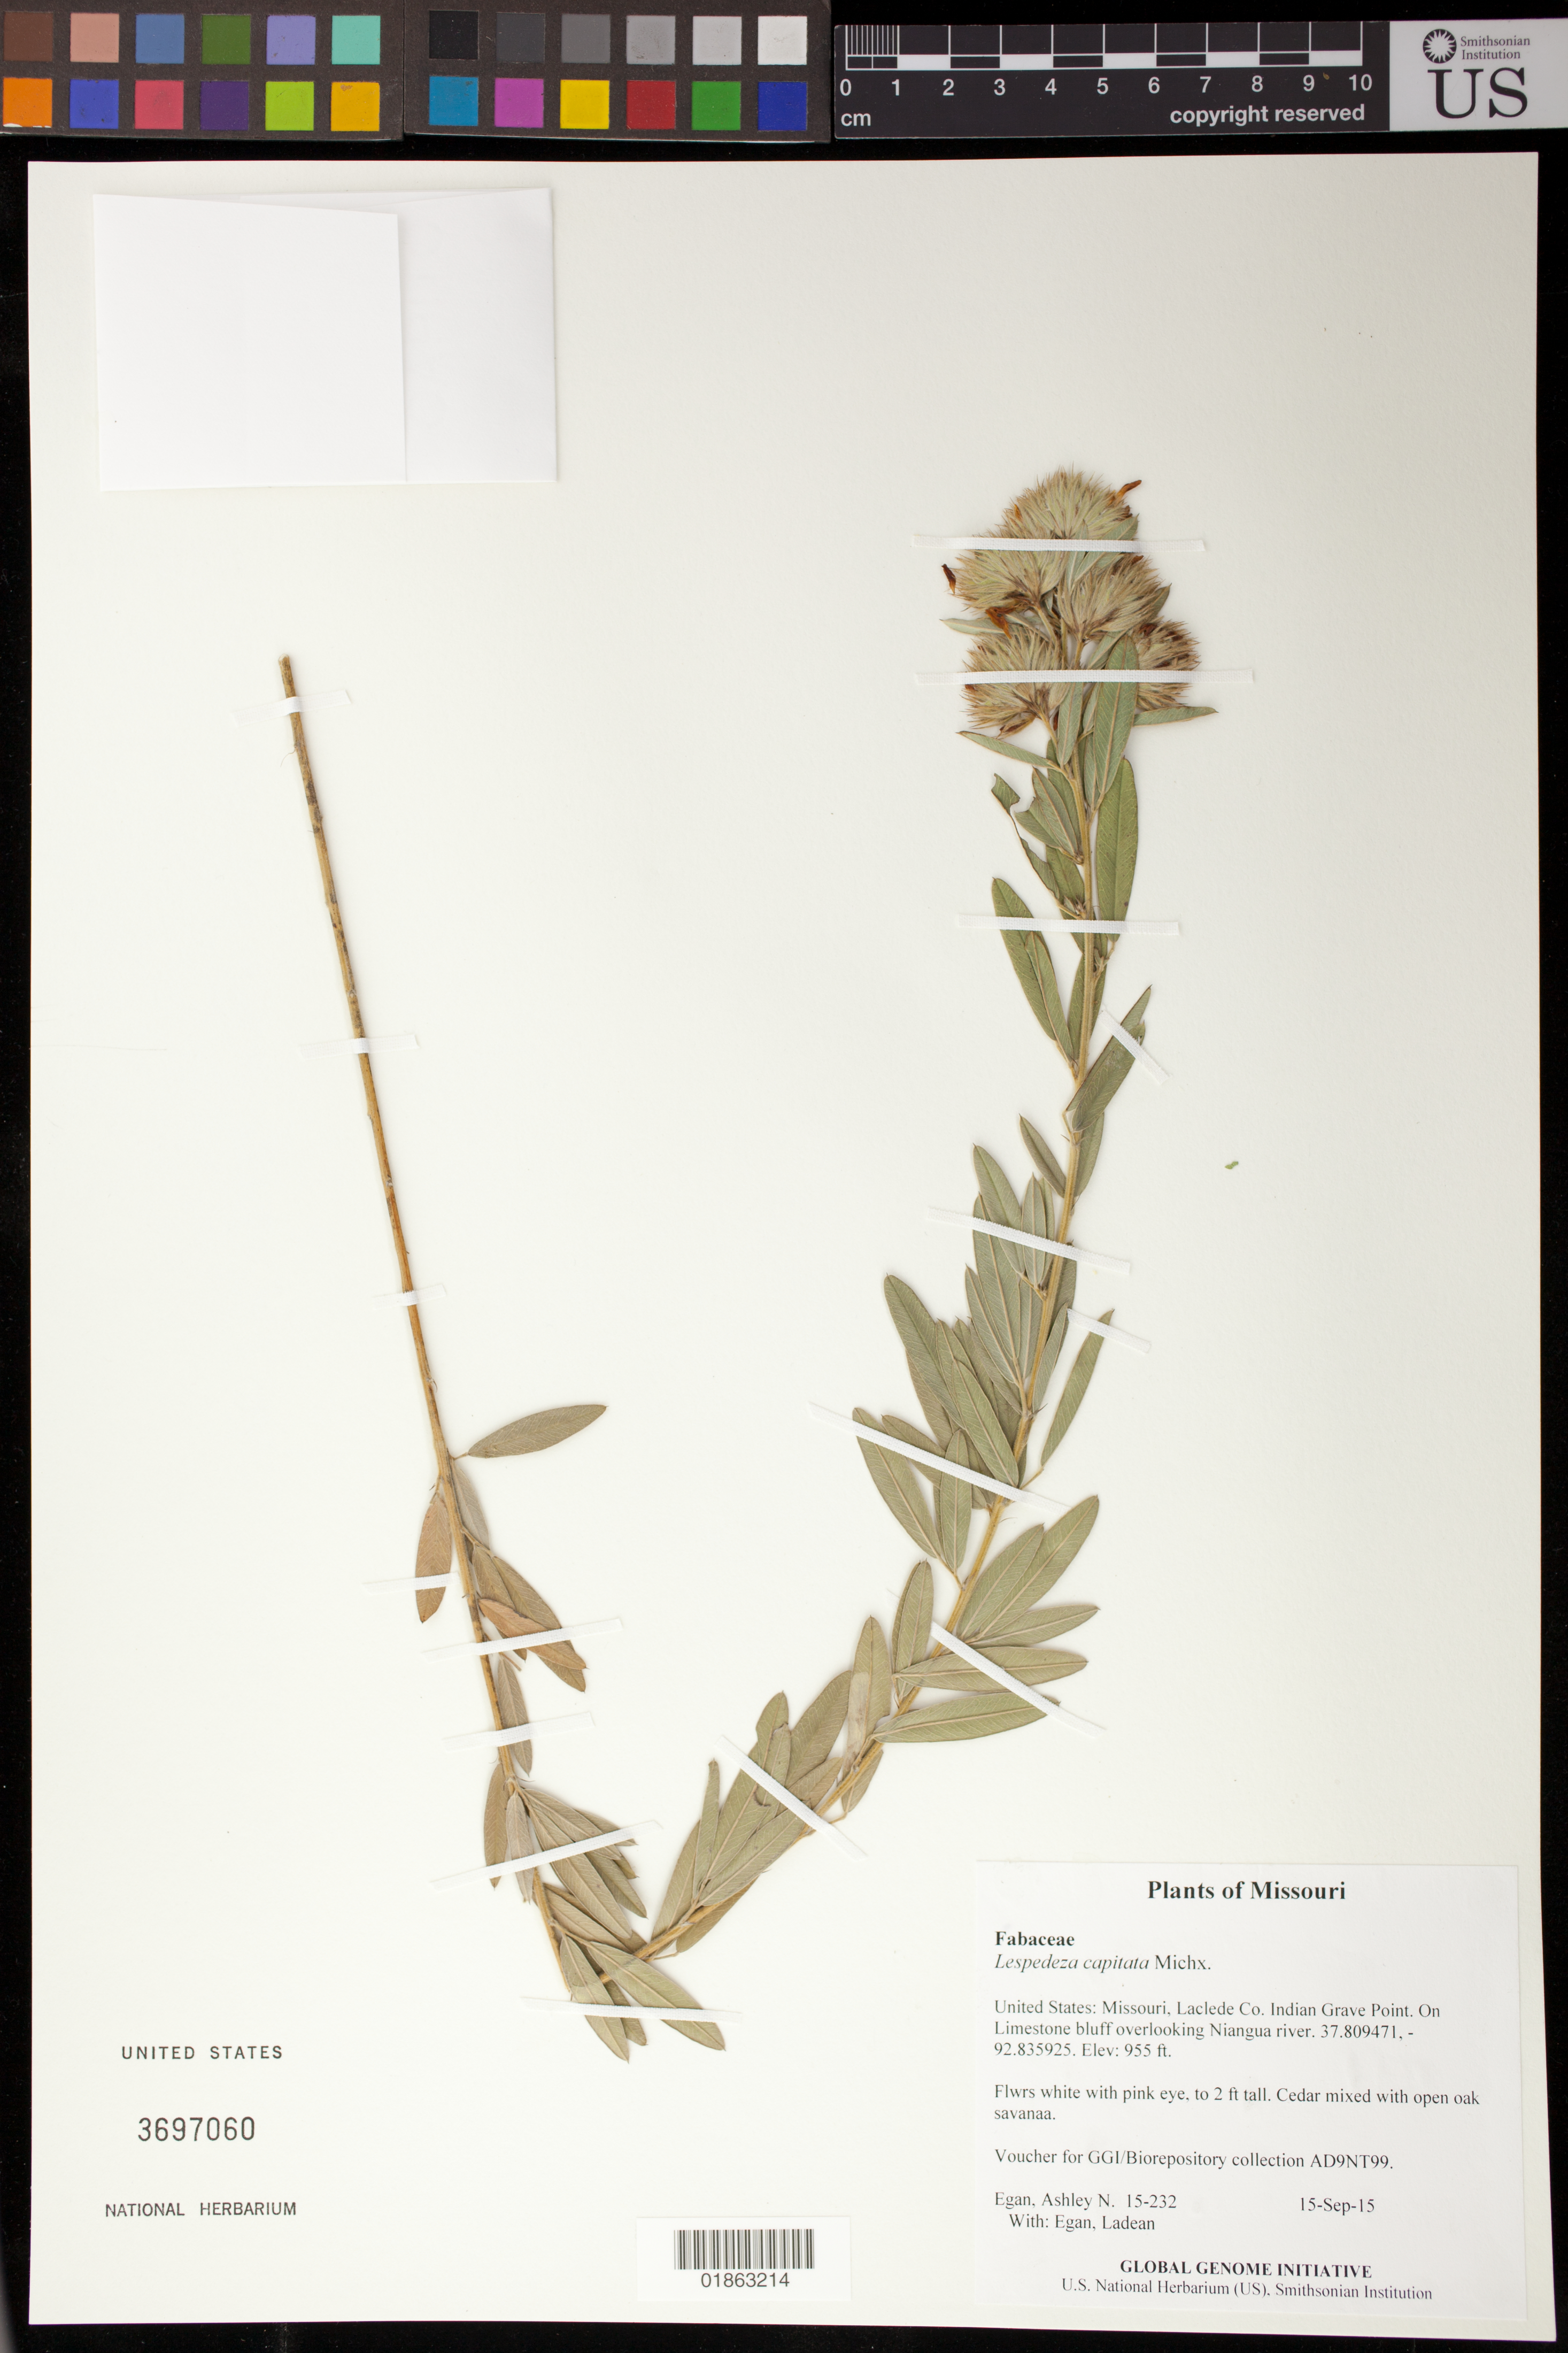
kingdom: Plantae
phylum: Tracheophyta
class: Magnoliopsida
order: Fabales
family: Fabaceae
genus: Lespedeza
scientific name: Lespedeza capitata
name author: Michx.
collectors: A. N. Egan & L. Egan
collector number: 15-232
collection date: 2015-09-15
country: United States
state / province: Missouri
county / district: Laclede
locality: Indian Grave Point. On Limestone bluff overlooking Niangua river.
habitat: Cedar mixed with open oak savanaa.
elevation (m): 291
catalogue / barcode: US 3697060